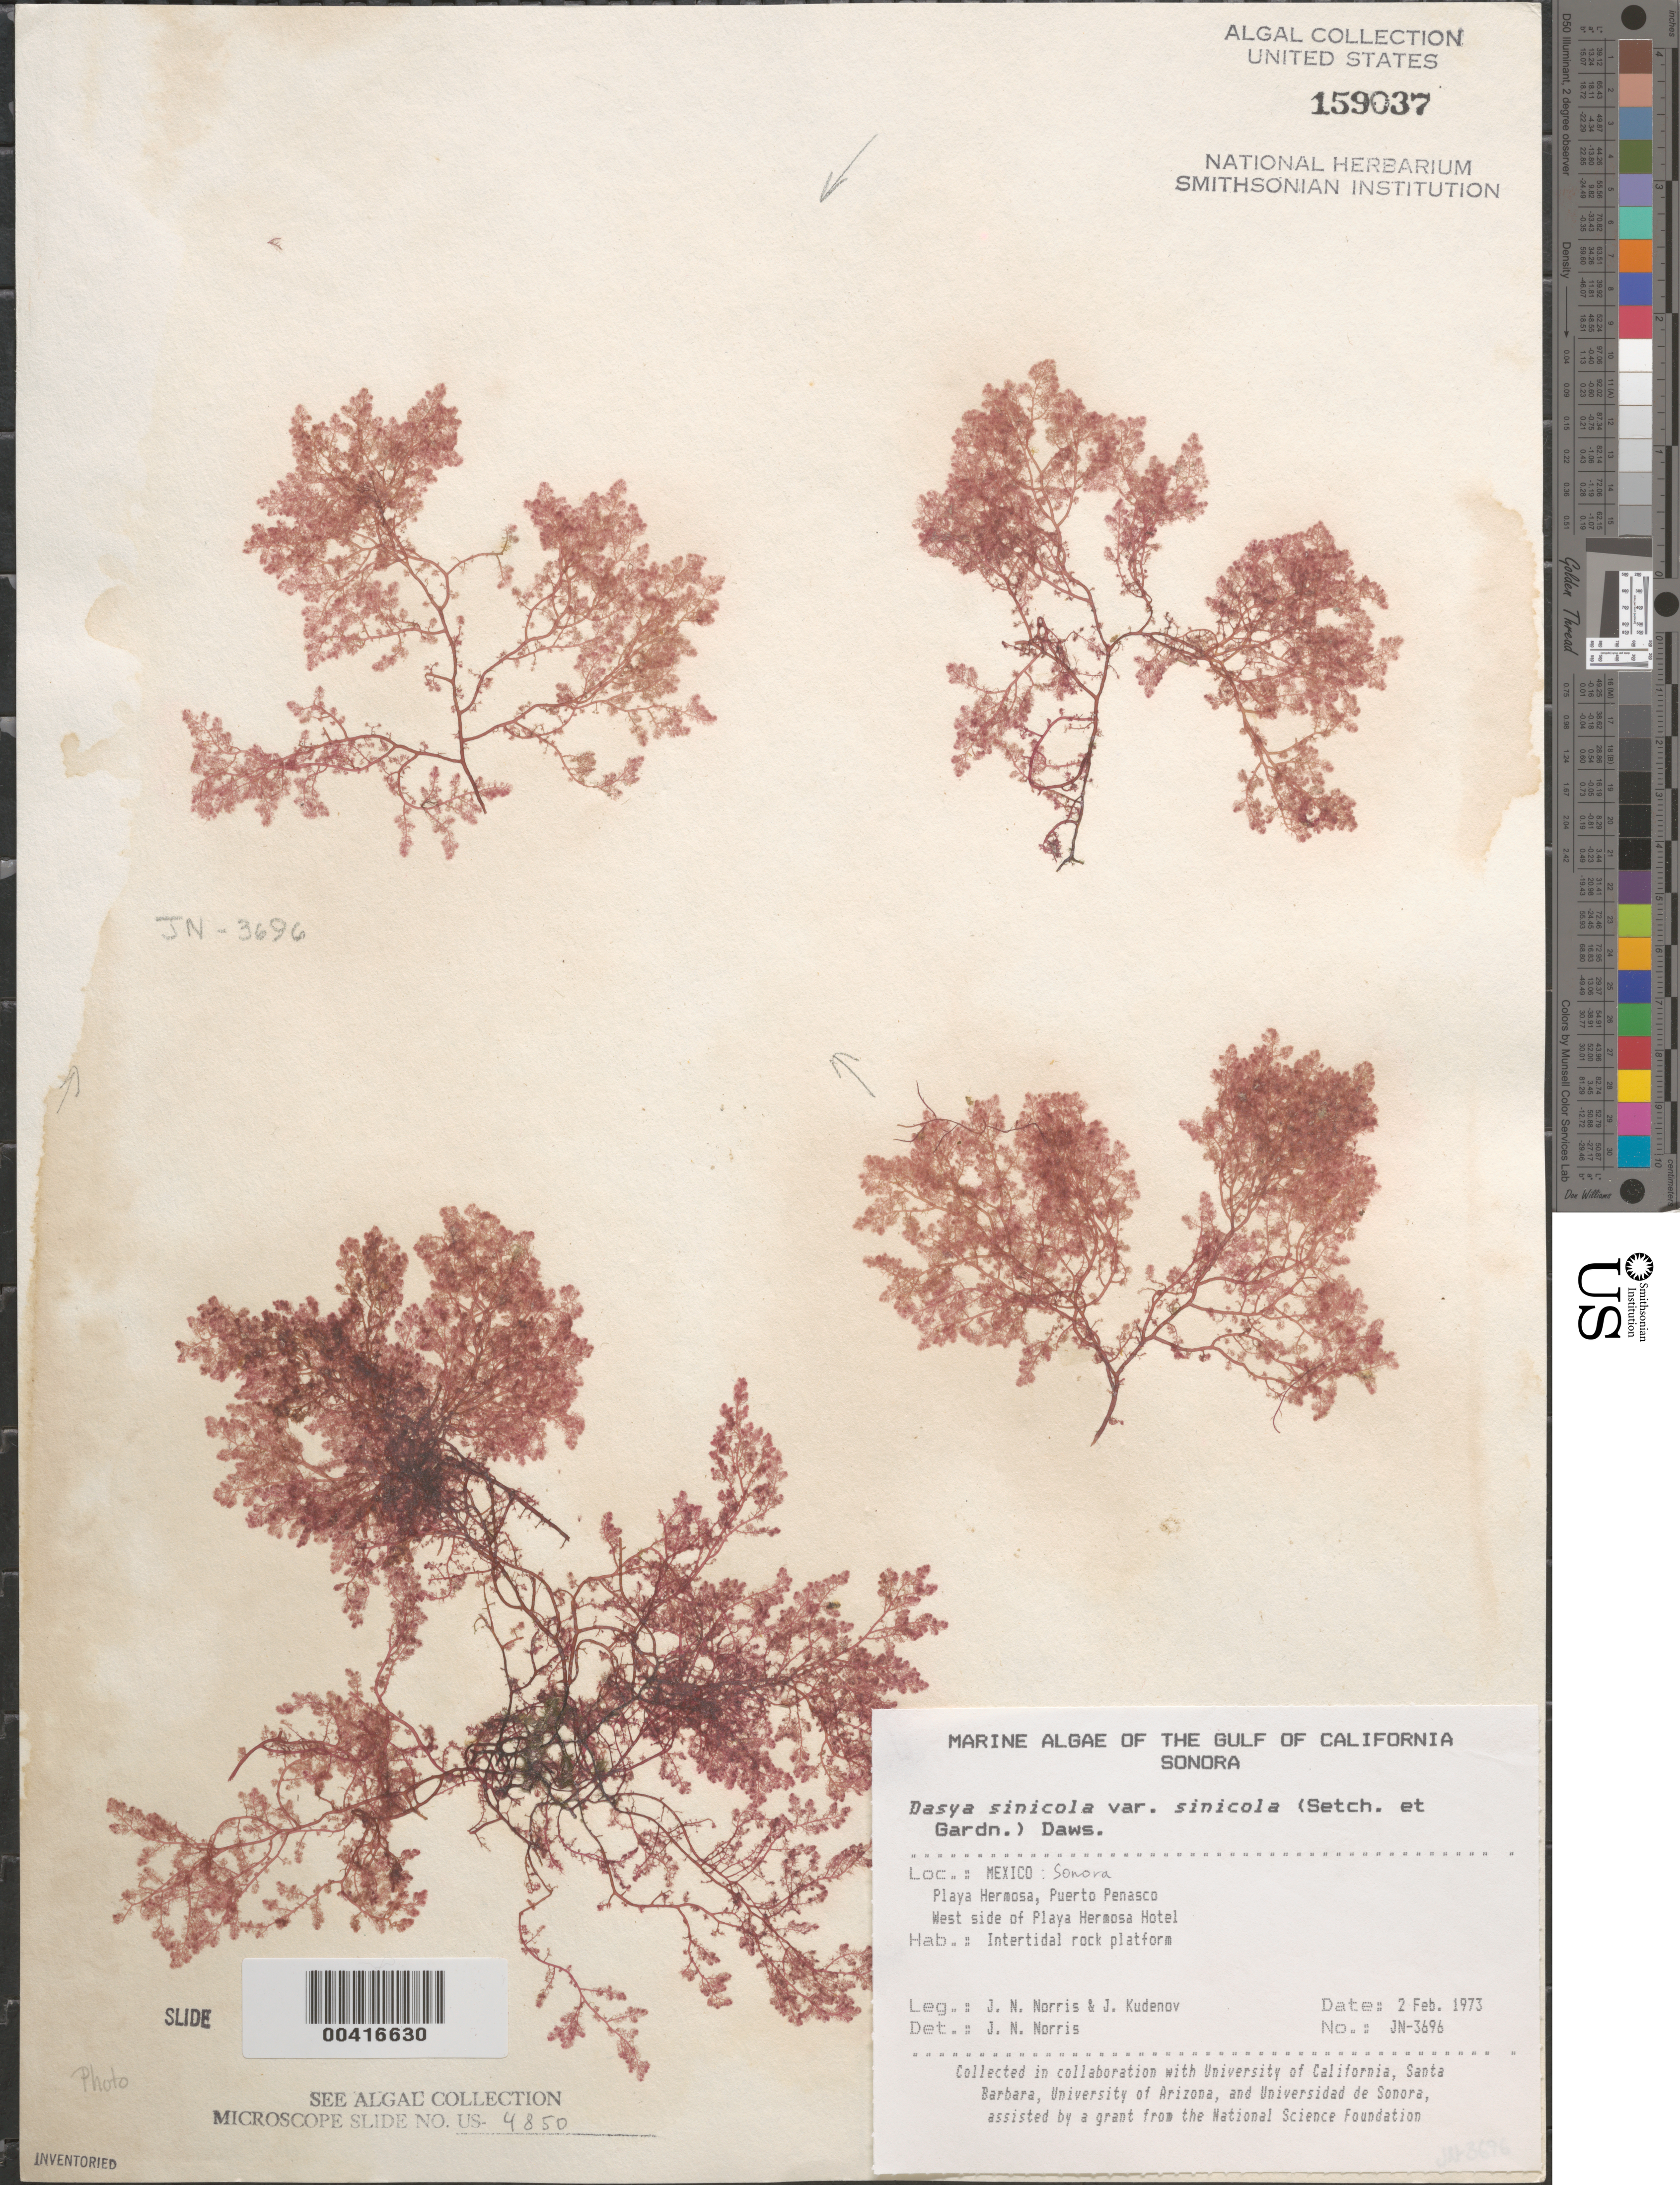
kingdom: Plantae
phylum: Rhodophyta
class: Florideophyceae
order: Ceramiales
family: Dasyaceae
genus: Dasya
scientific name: Dasya sinicola var. sinicola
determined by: Norris, James N.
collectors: J. N. Norris & J. Kudenov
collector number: JN-3696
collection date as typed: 02 Feb 1973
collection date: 1973-02-02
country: Mexico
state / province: Sonora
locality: Playa Hermosa, Puerto Penasco, Playa Hermosa Hotel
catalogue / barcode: US 159037